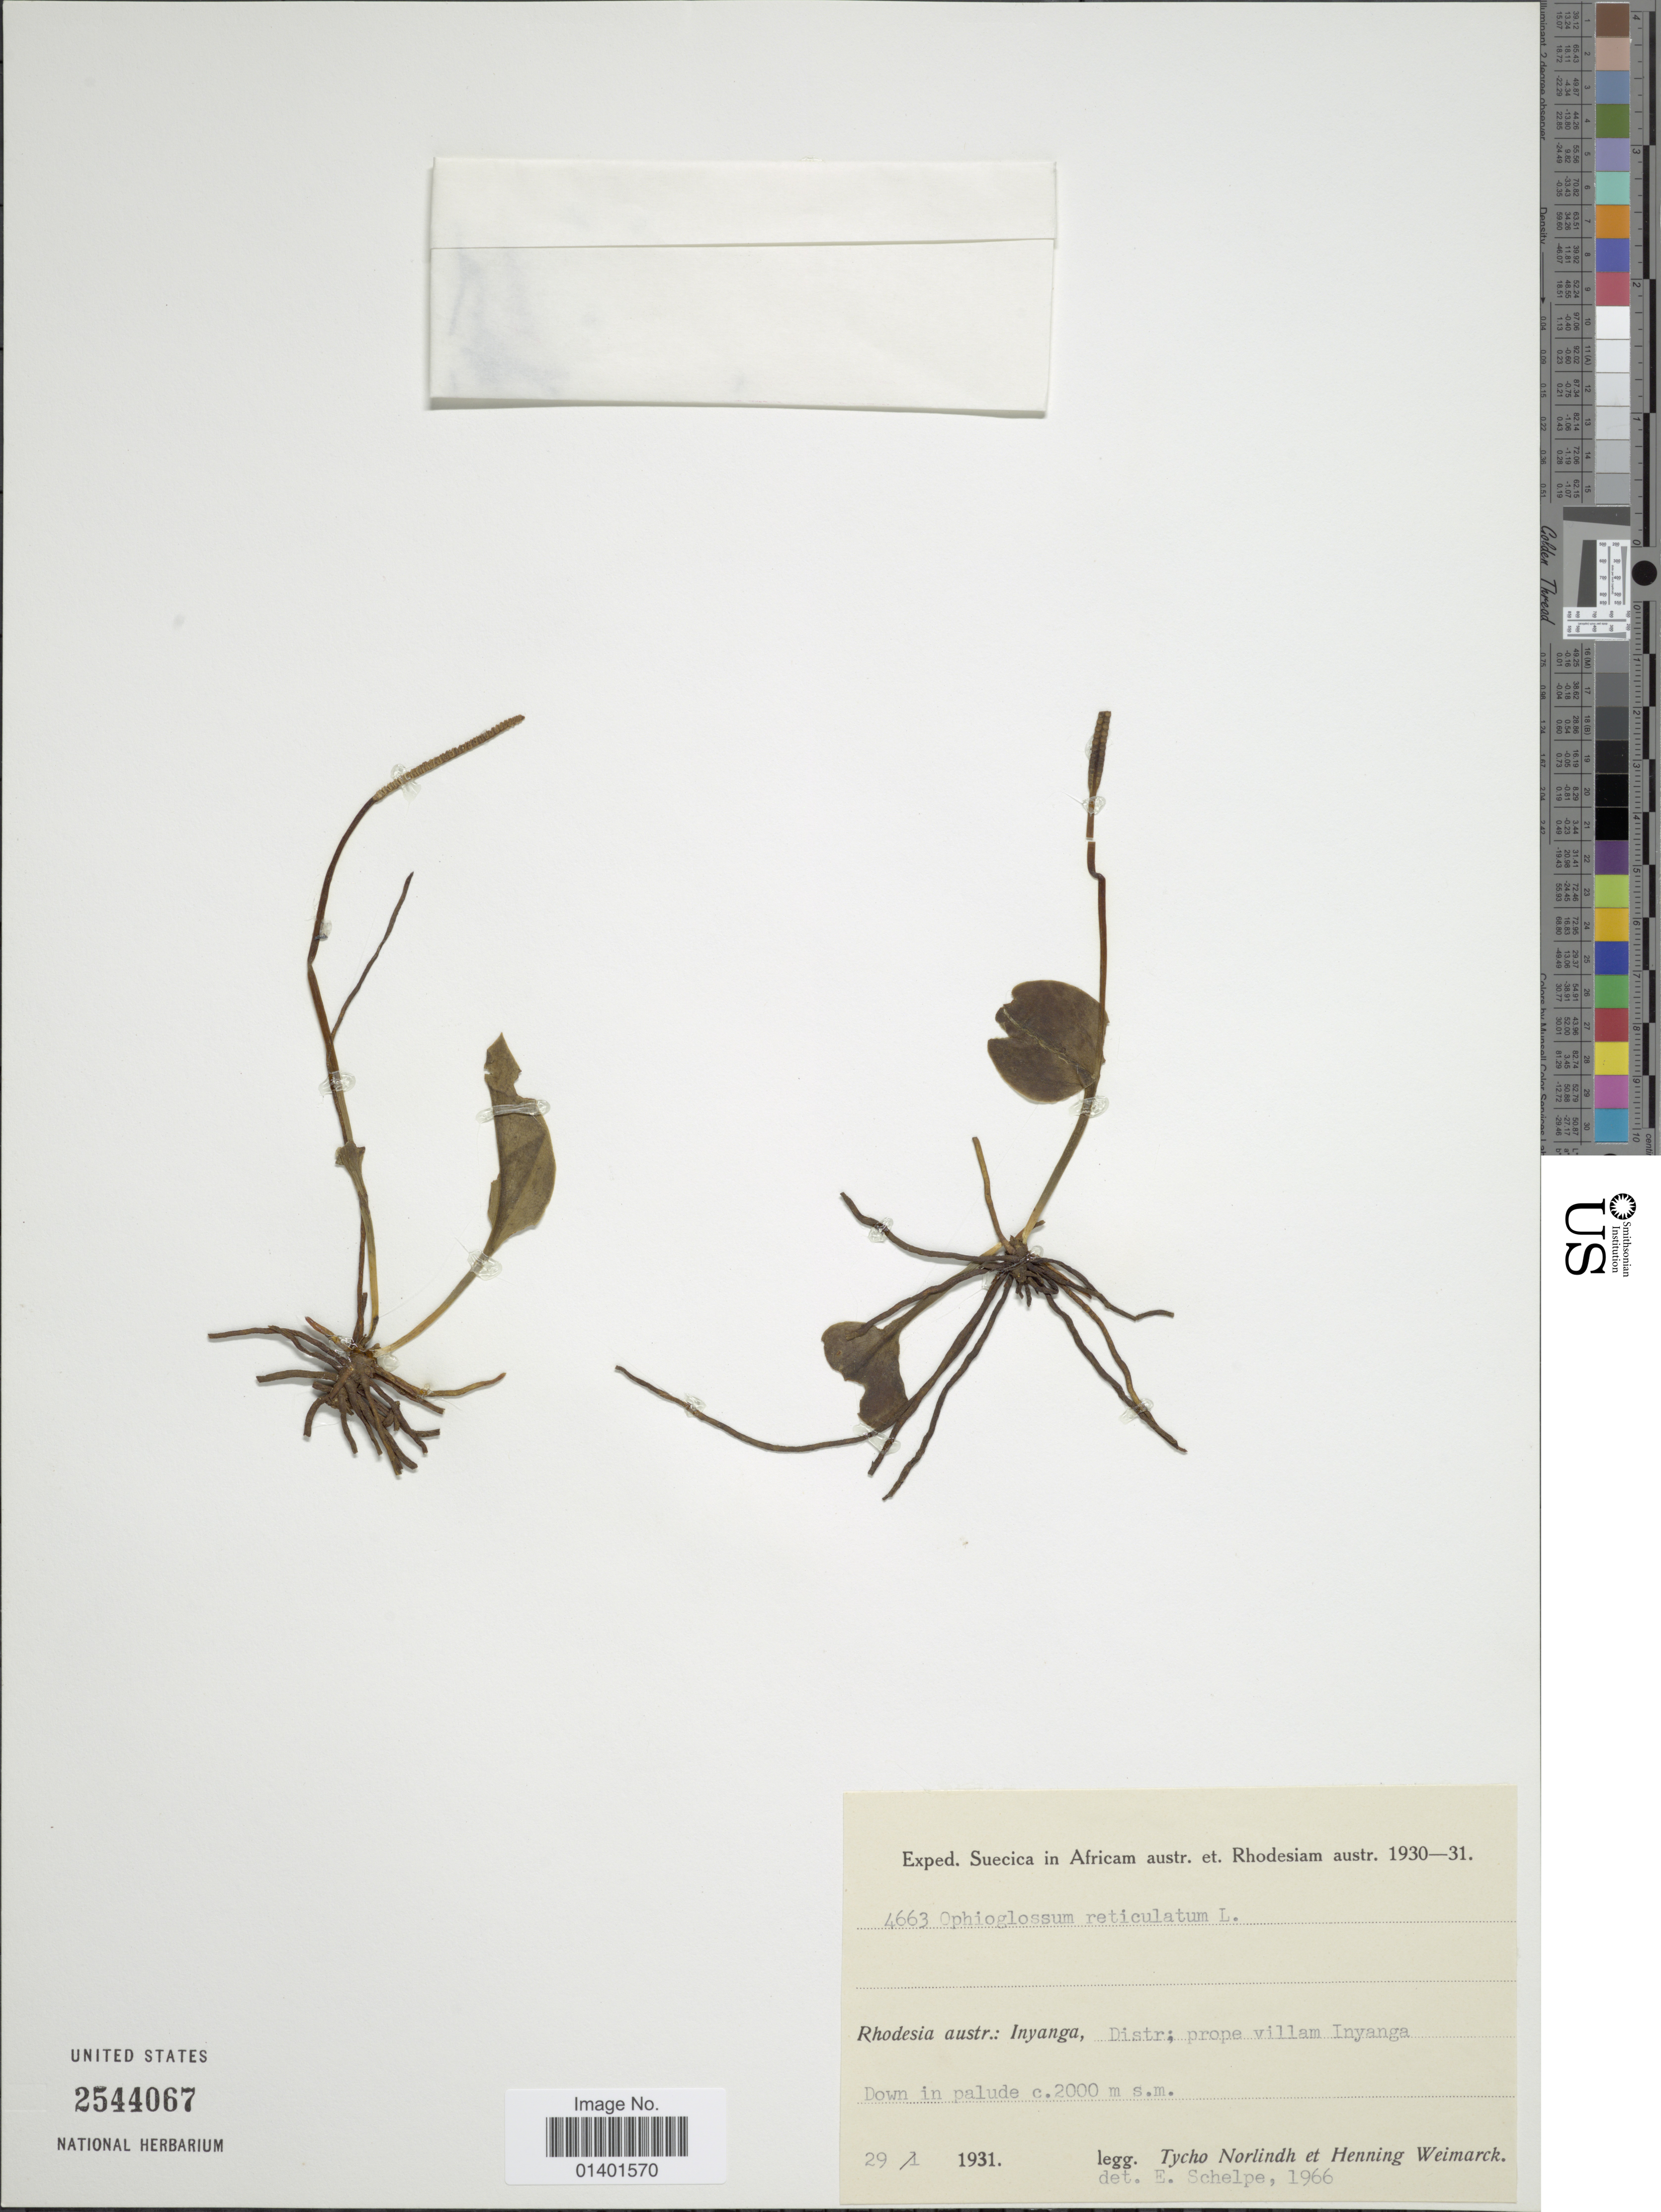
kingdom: Plantae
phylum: Tracheophyta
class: Polypodiopsida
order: Ophioglossales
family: Ophioglossaceae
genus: Ophioglossum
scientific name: Ophioglossum reticulatum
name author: L.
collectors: N. T. Norlindh & H. Weimarck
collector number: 4663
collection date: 1931-01-29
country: Zimbabwe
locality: Rhodesia austr.: Inyanga, distr: prope villam Inyanga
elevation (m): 2000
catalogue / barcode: US 2544067